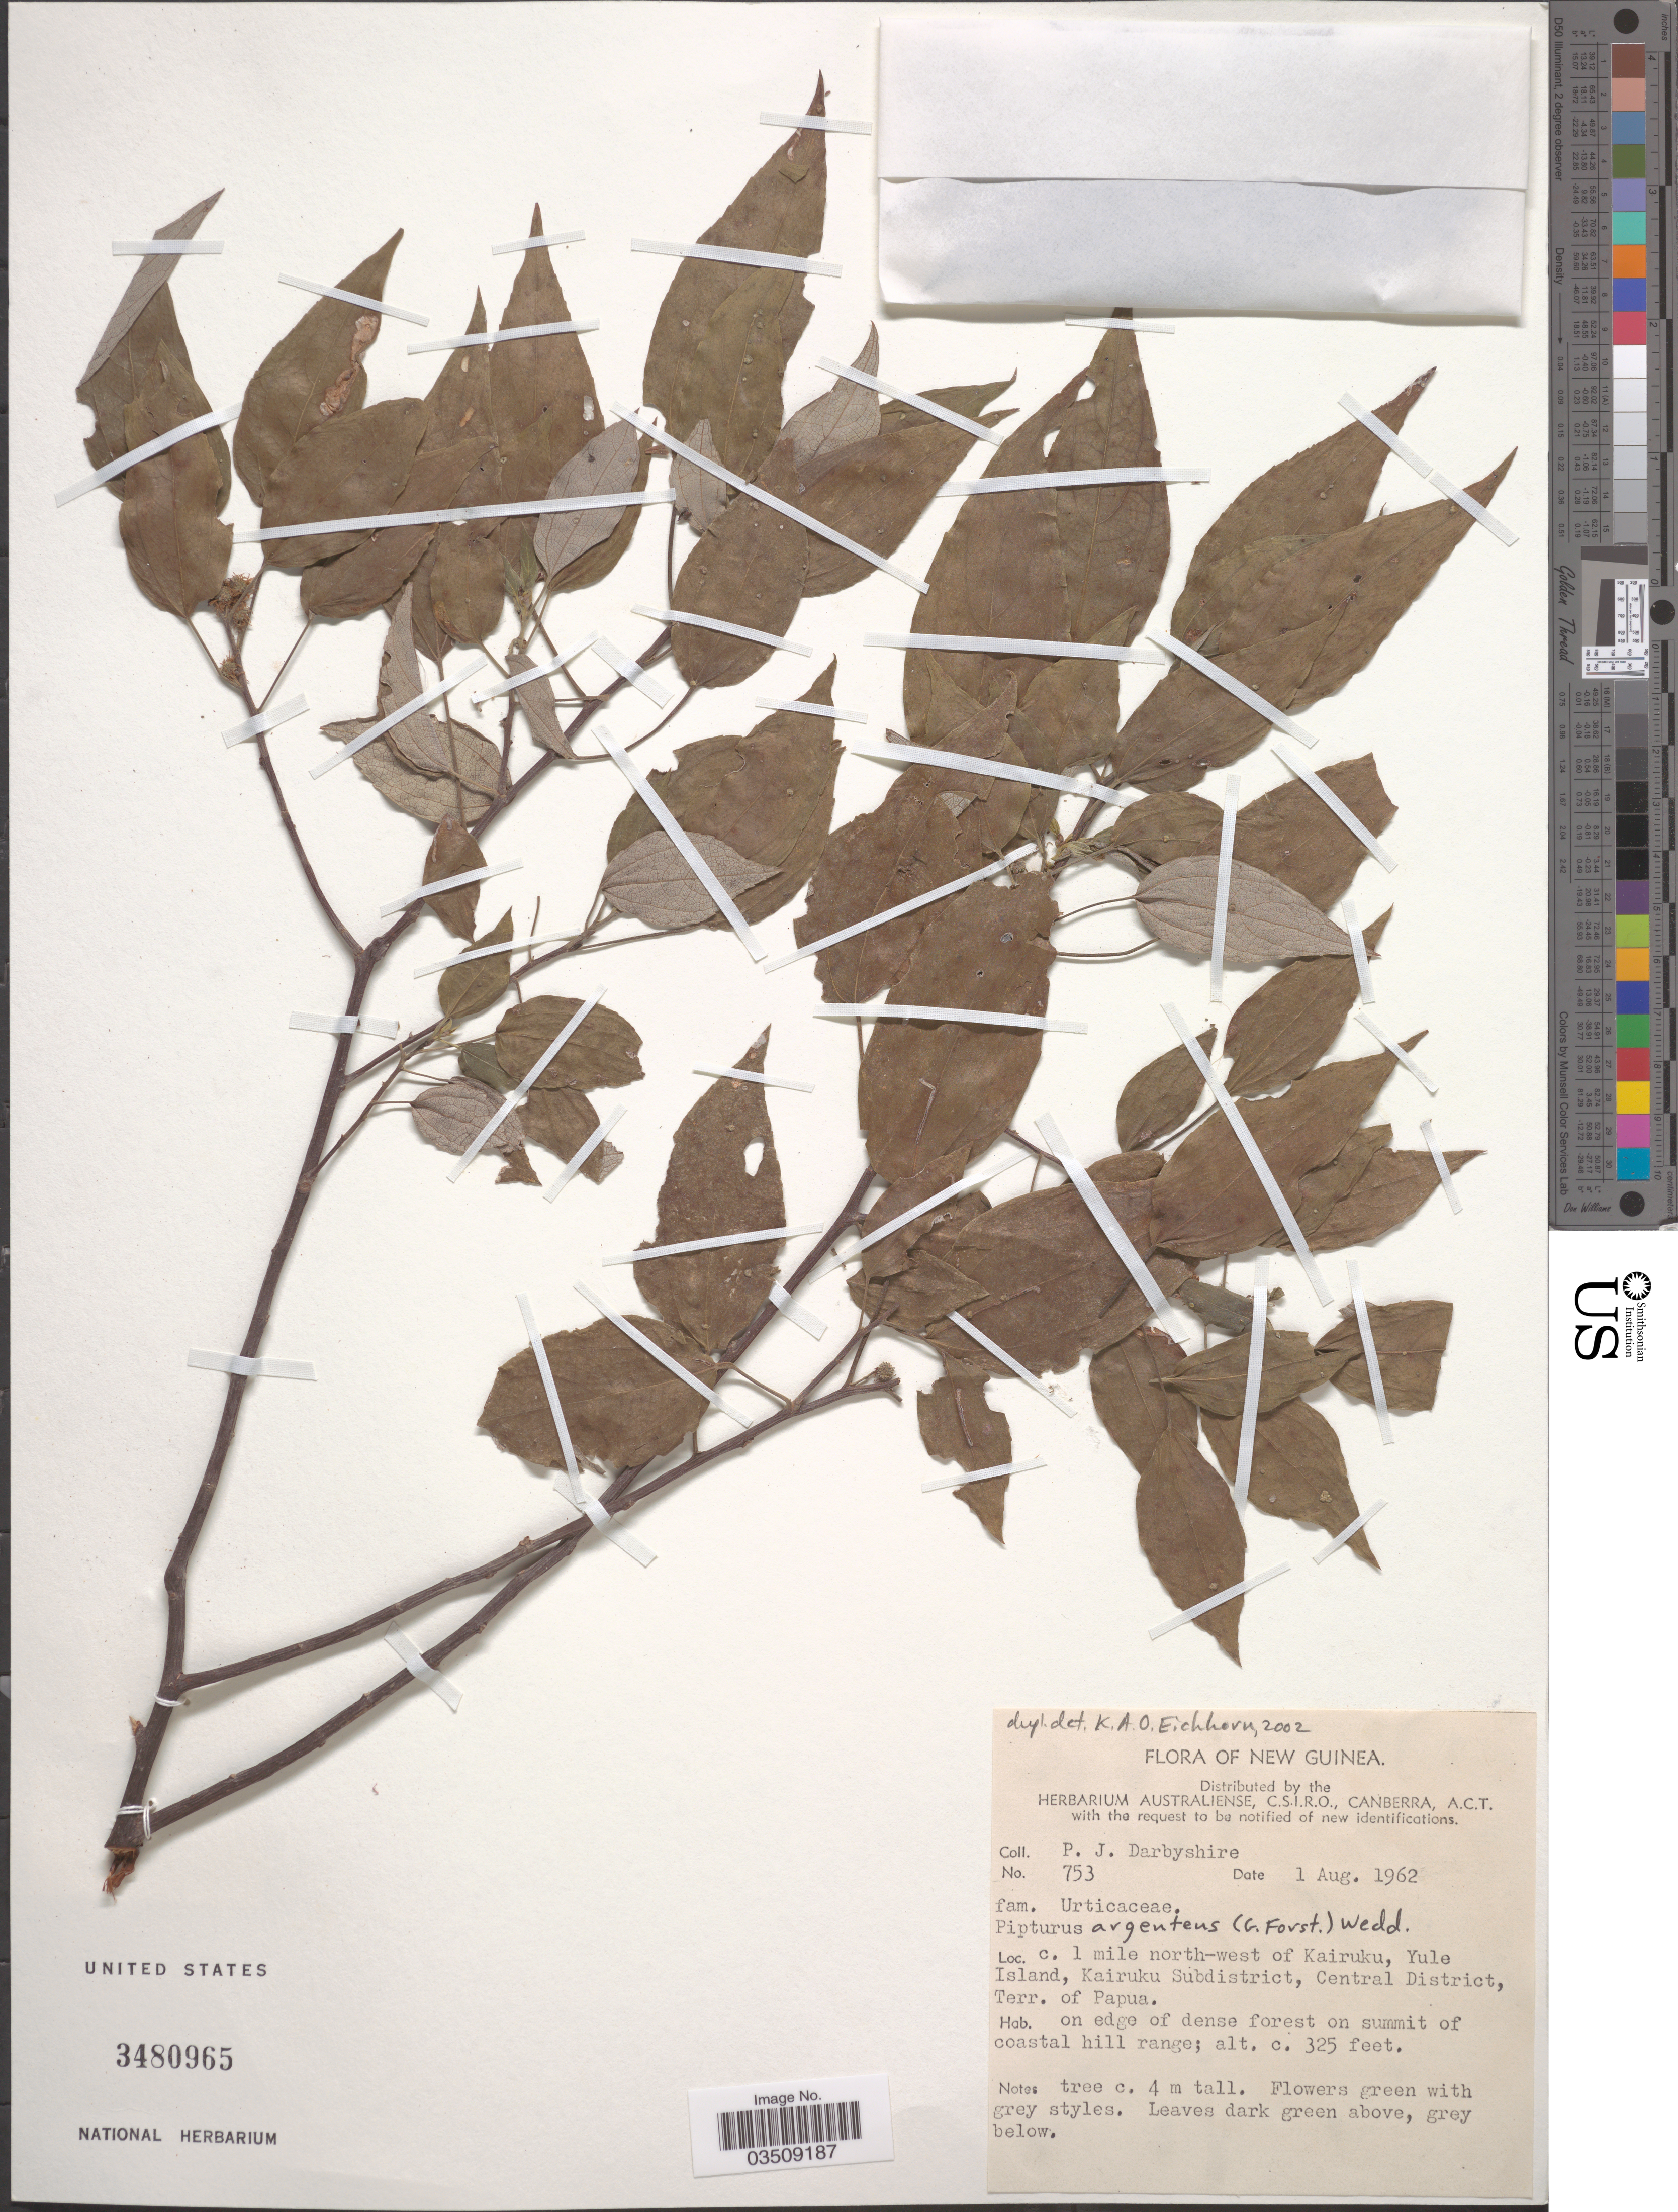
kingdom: Plantae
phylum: Tracheophyta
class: Magnoliopsida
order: Rosales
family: Urticaceae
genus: Pipturus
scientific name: Pipturus argenteus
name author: (G. Forst.) Wedd.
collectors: P. Darbyshire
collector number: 753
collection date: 1962-08-01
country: Papua New Guinea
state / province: Central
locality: New Guinea. c. 1 mile north-west of Kairuku, Yule Island, Kairuku Subdistrict, Central District, Terr. of Papua. On edge of dense forest on summit of coastal hill range.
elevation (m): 99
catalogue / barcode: US 3480965